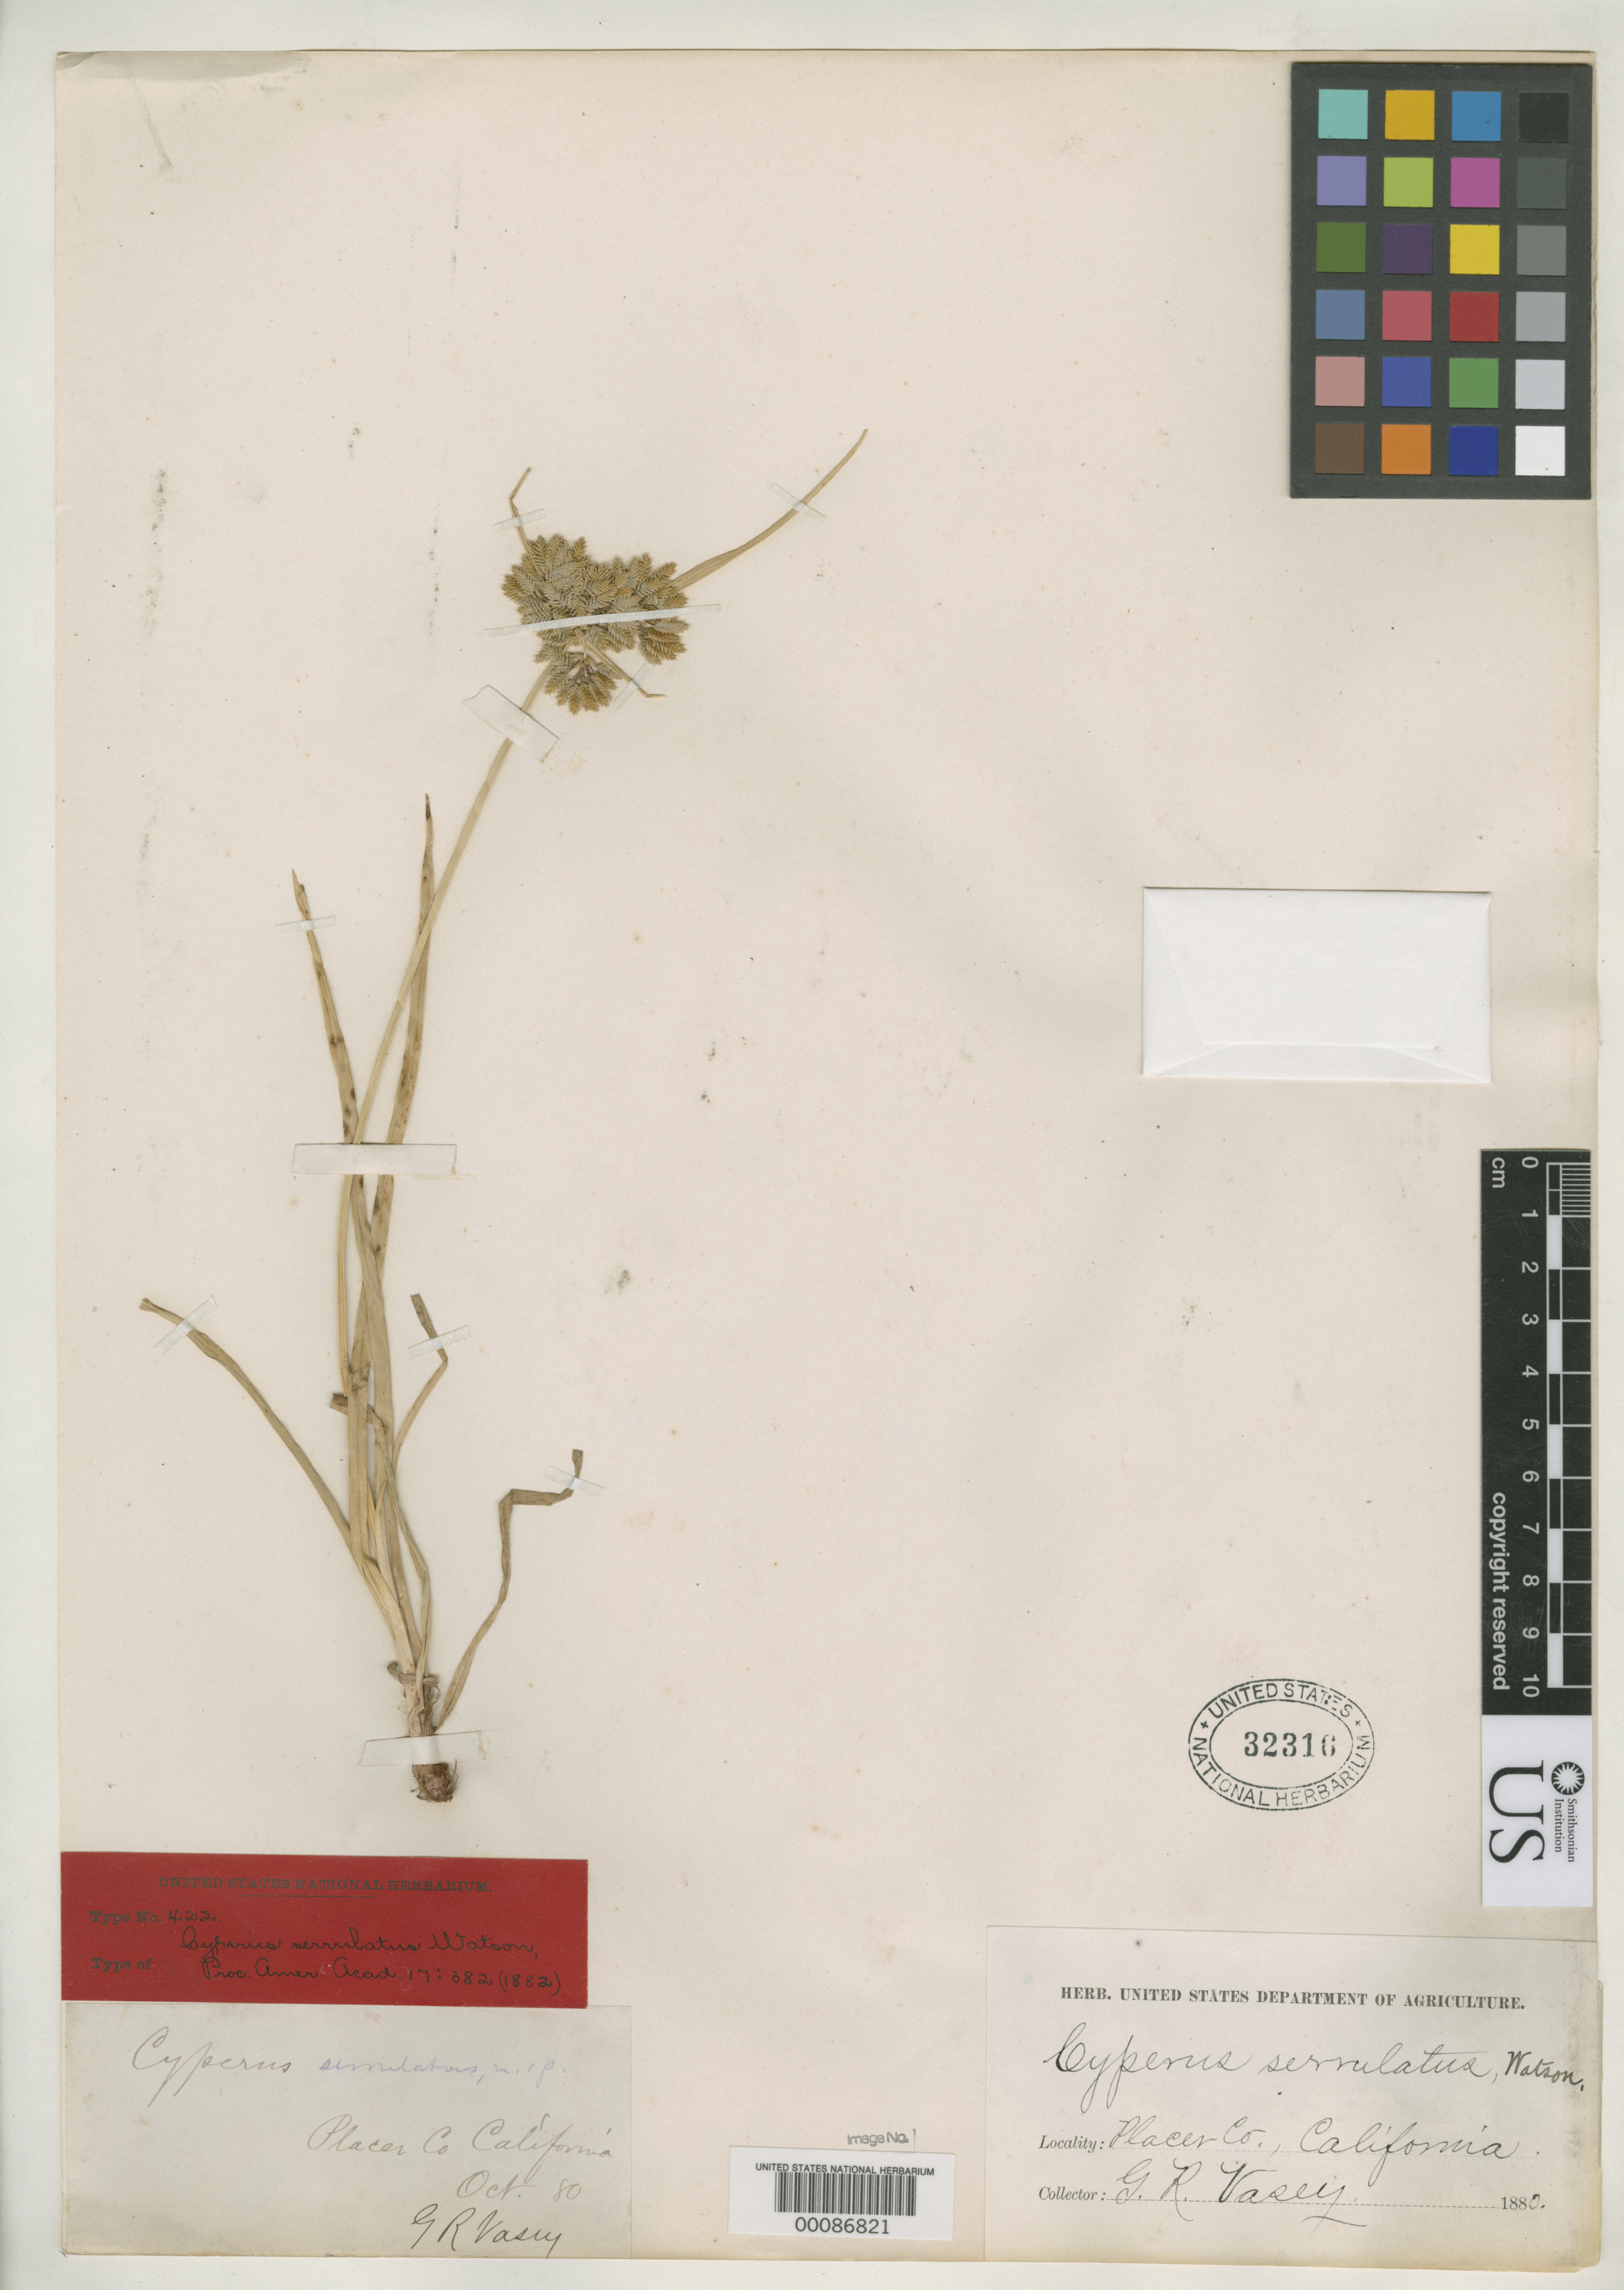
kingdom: Plantae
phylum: Tracheophyta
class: Liliopsida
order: Poales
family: Cyperaceae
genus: Cyperus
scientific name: Cyperus serrulatus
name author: S. Watson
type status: Type Collection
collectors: G. R. Vasey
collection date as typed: Oct 1880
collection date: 1880-10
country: United States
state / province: California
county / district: Placer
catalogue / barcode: US 32316